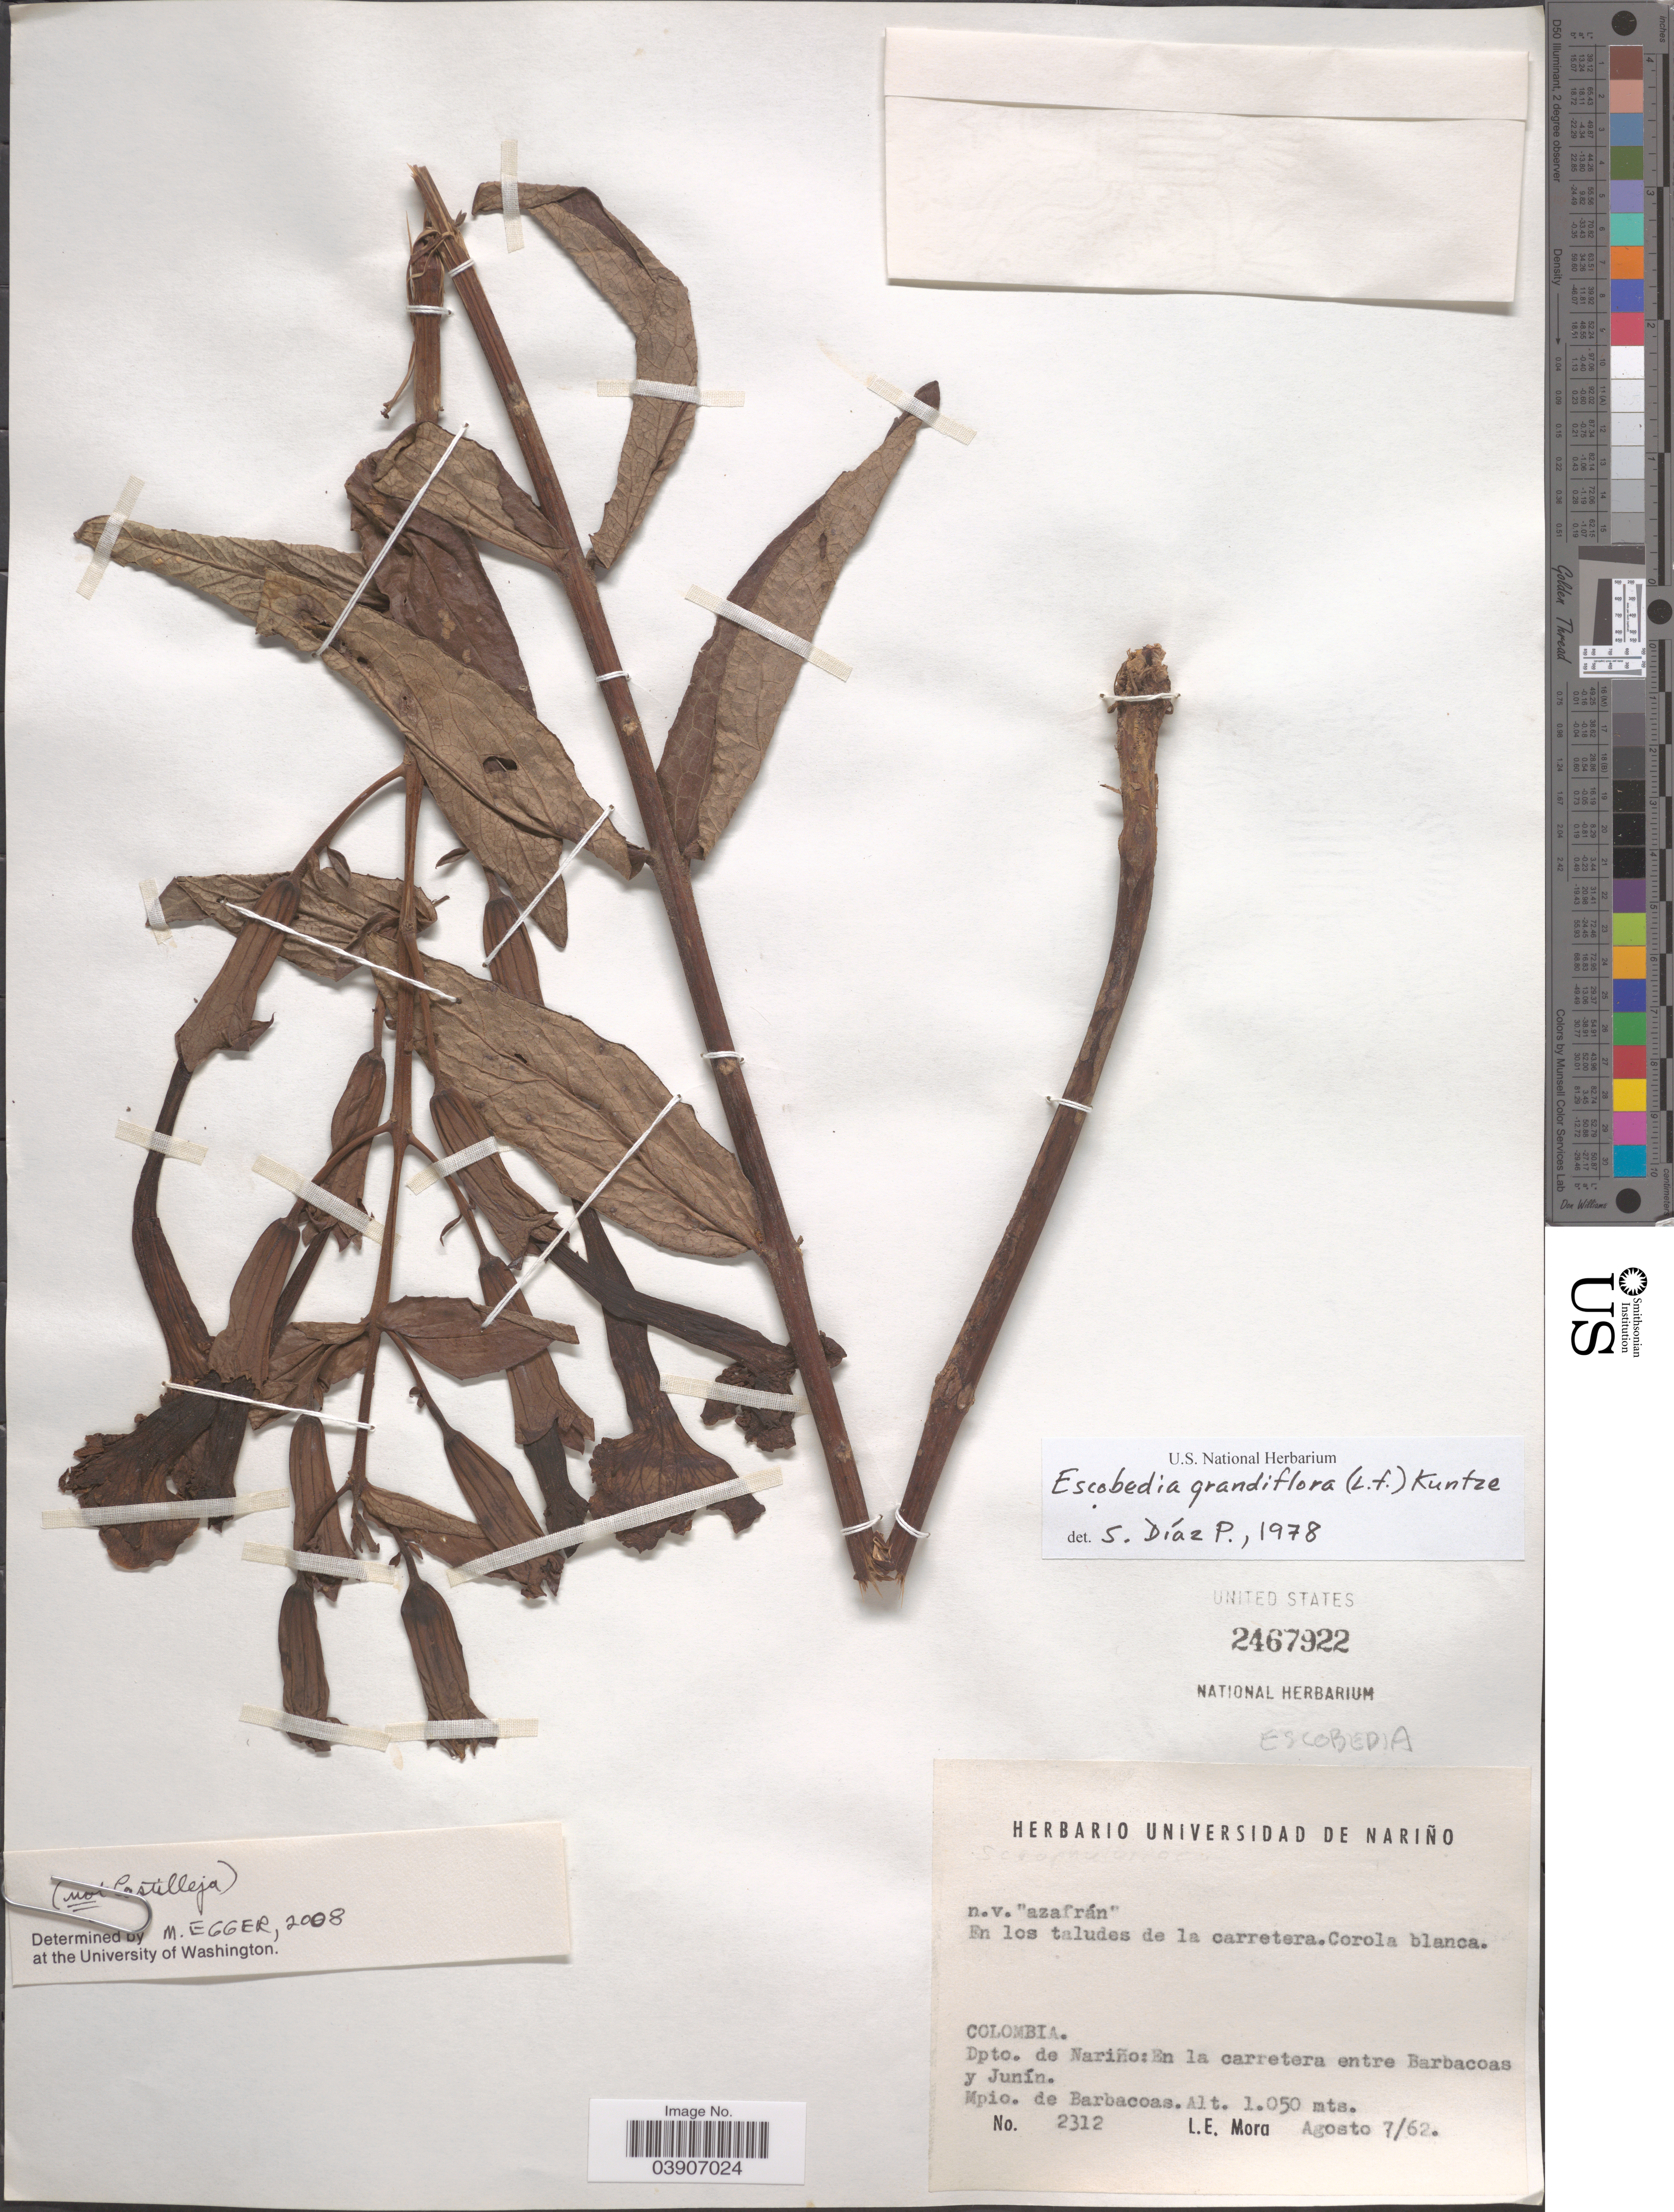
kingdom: Plantae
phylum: Tracheophyta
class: Magnoliopsida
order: Lamiales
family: Orobanchaceae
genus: Escobedia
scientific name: Escobedia grandiflora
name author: (L. f.) Kuntze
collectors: L. Mora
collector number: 2312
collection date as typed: Transcribed d/m/y: 7/8/62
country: Colombia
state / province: Nariño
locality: En los taludes de la carretera. Dpto. de Nariño: En la carretera entre Barbacoas y Junín. Mpio. de Barbacoas.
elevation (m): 1050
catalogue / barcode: US 2467922